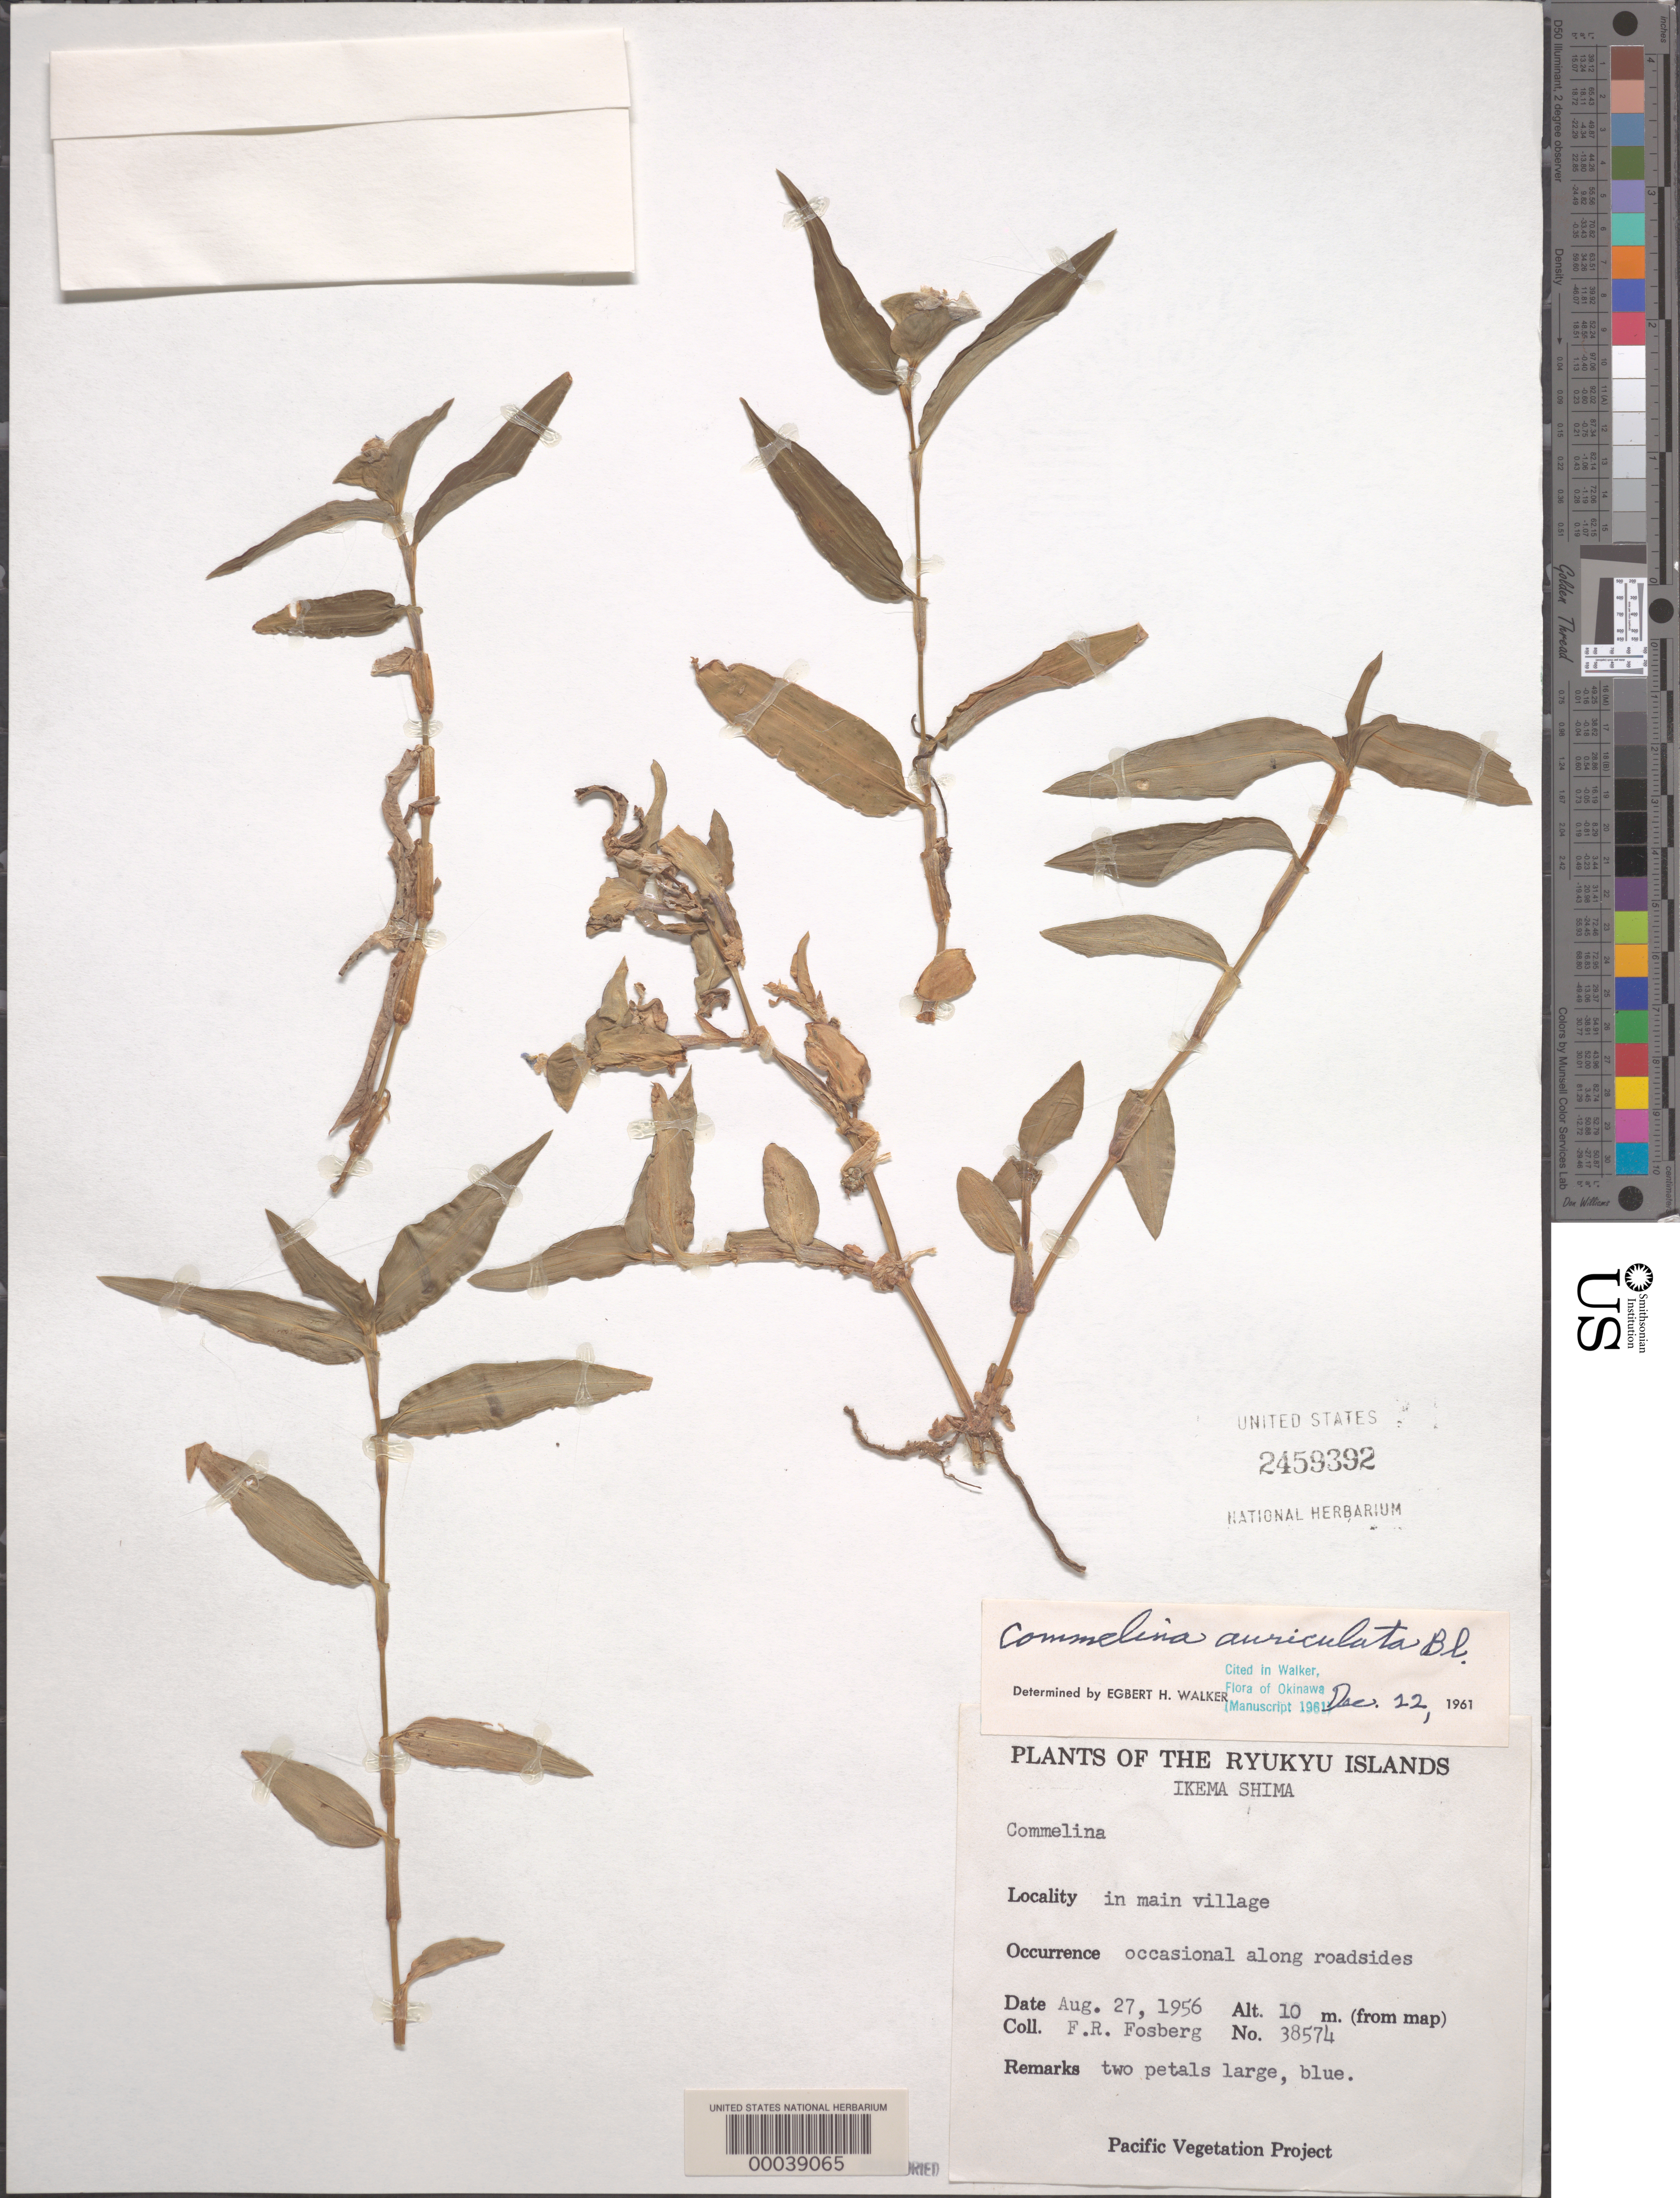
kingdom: Plantae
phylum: Tracheophyta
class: Liliopsida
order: Commelinales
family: Commelinaceae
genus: Commelina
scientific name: Commelina auriculata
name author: Blume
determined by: Walker, E. H.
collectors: F. R. Fosberg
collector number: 38574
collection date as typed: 27 Aug 1956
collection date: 1956-08-27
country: Japan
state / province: Okinawa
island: Ikema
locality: Ikema shima; main village [Sakishima Is.]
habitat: Roadsides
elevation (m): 10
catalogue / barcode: US 2459392